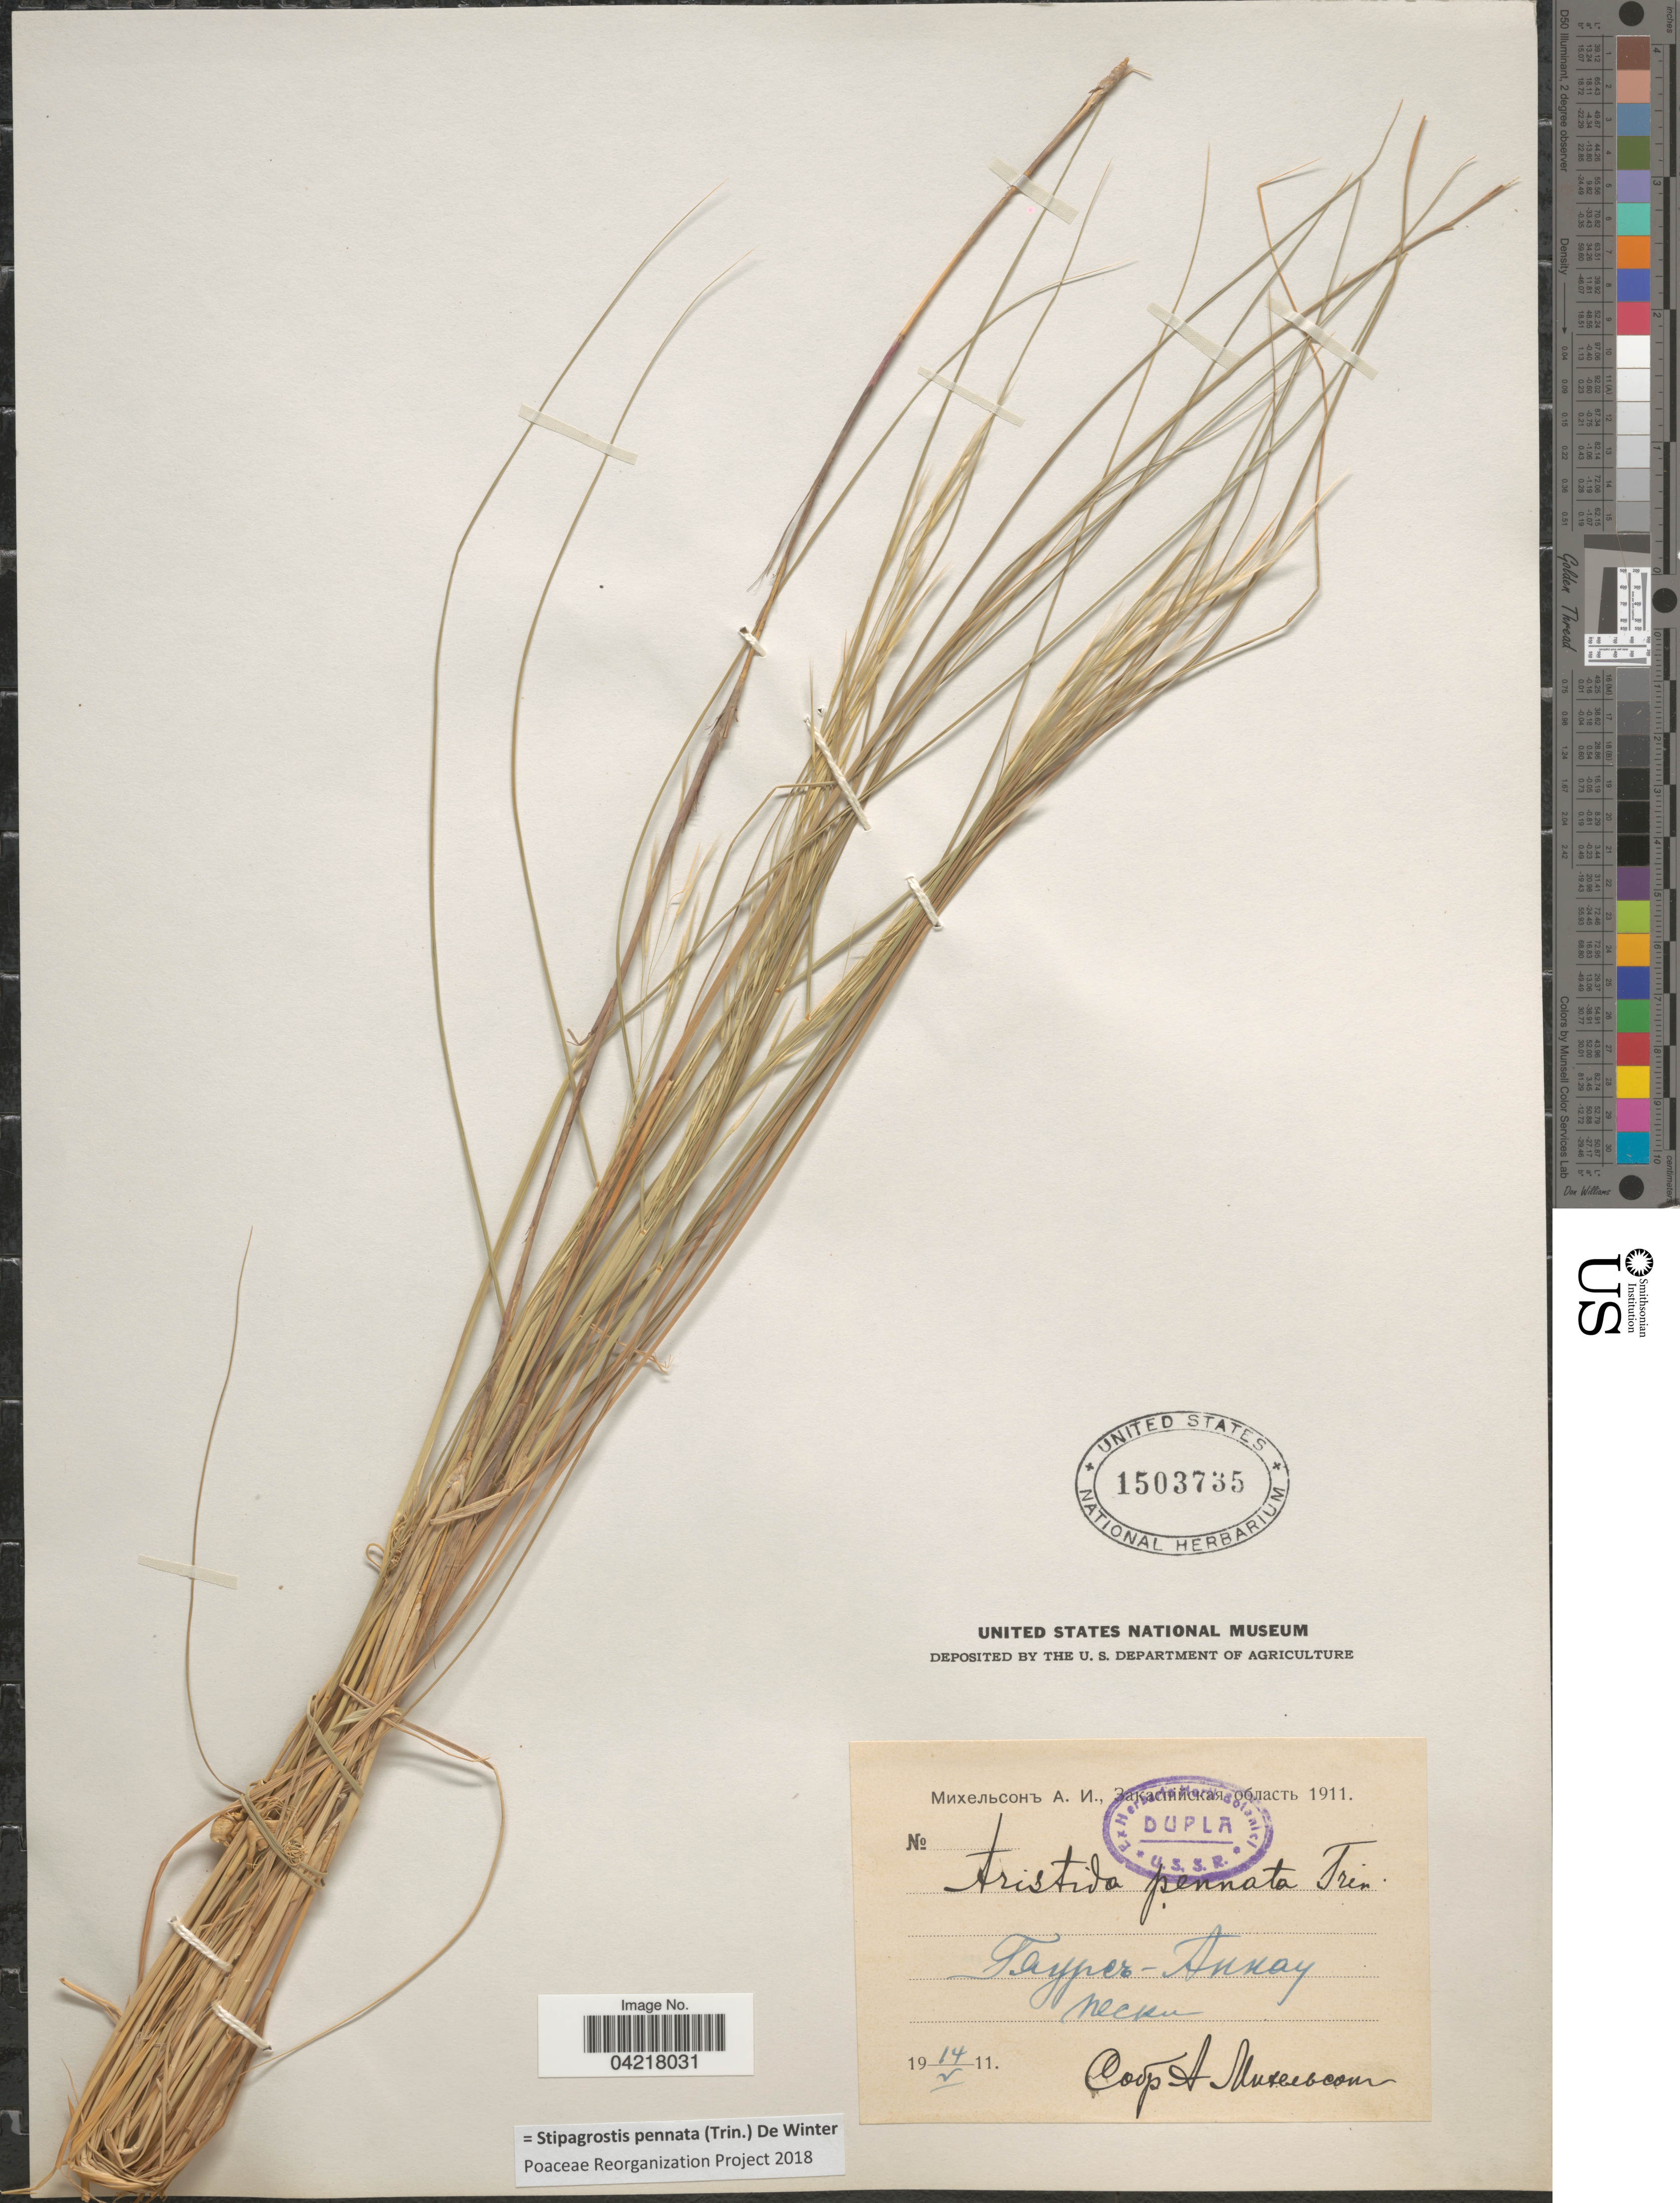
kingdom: Plantae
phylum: Tracheophyta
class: Liliopsida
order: Poales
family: Poaceae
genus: Stipagrostis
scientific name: Stipagrostis pennata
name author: (Trin.) De Winter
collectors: A. Mikhelson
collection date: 1911-05-14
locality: Gyaurs-Ankay sands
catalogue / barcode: US 1503735